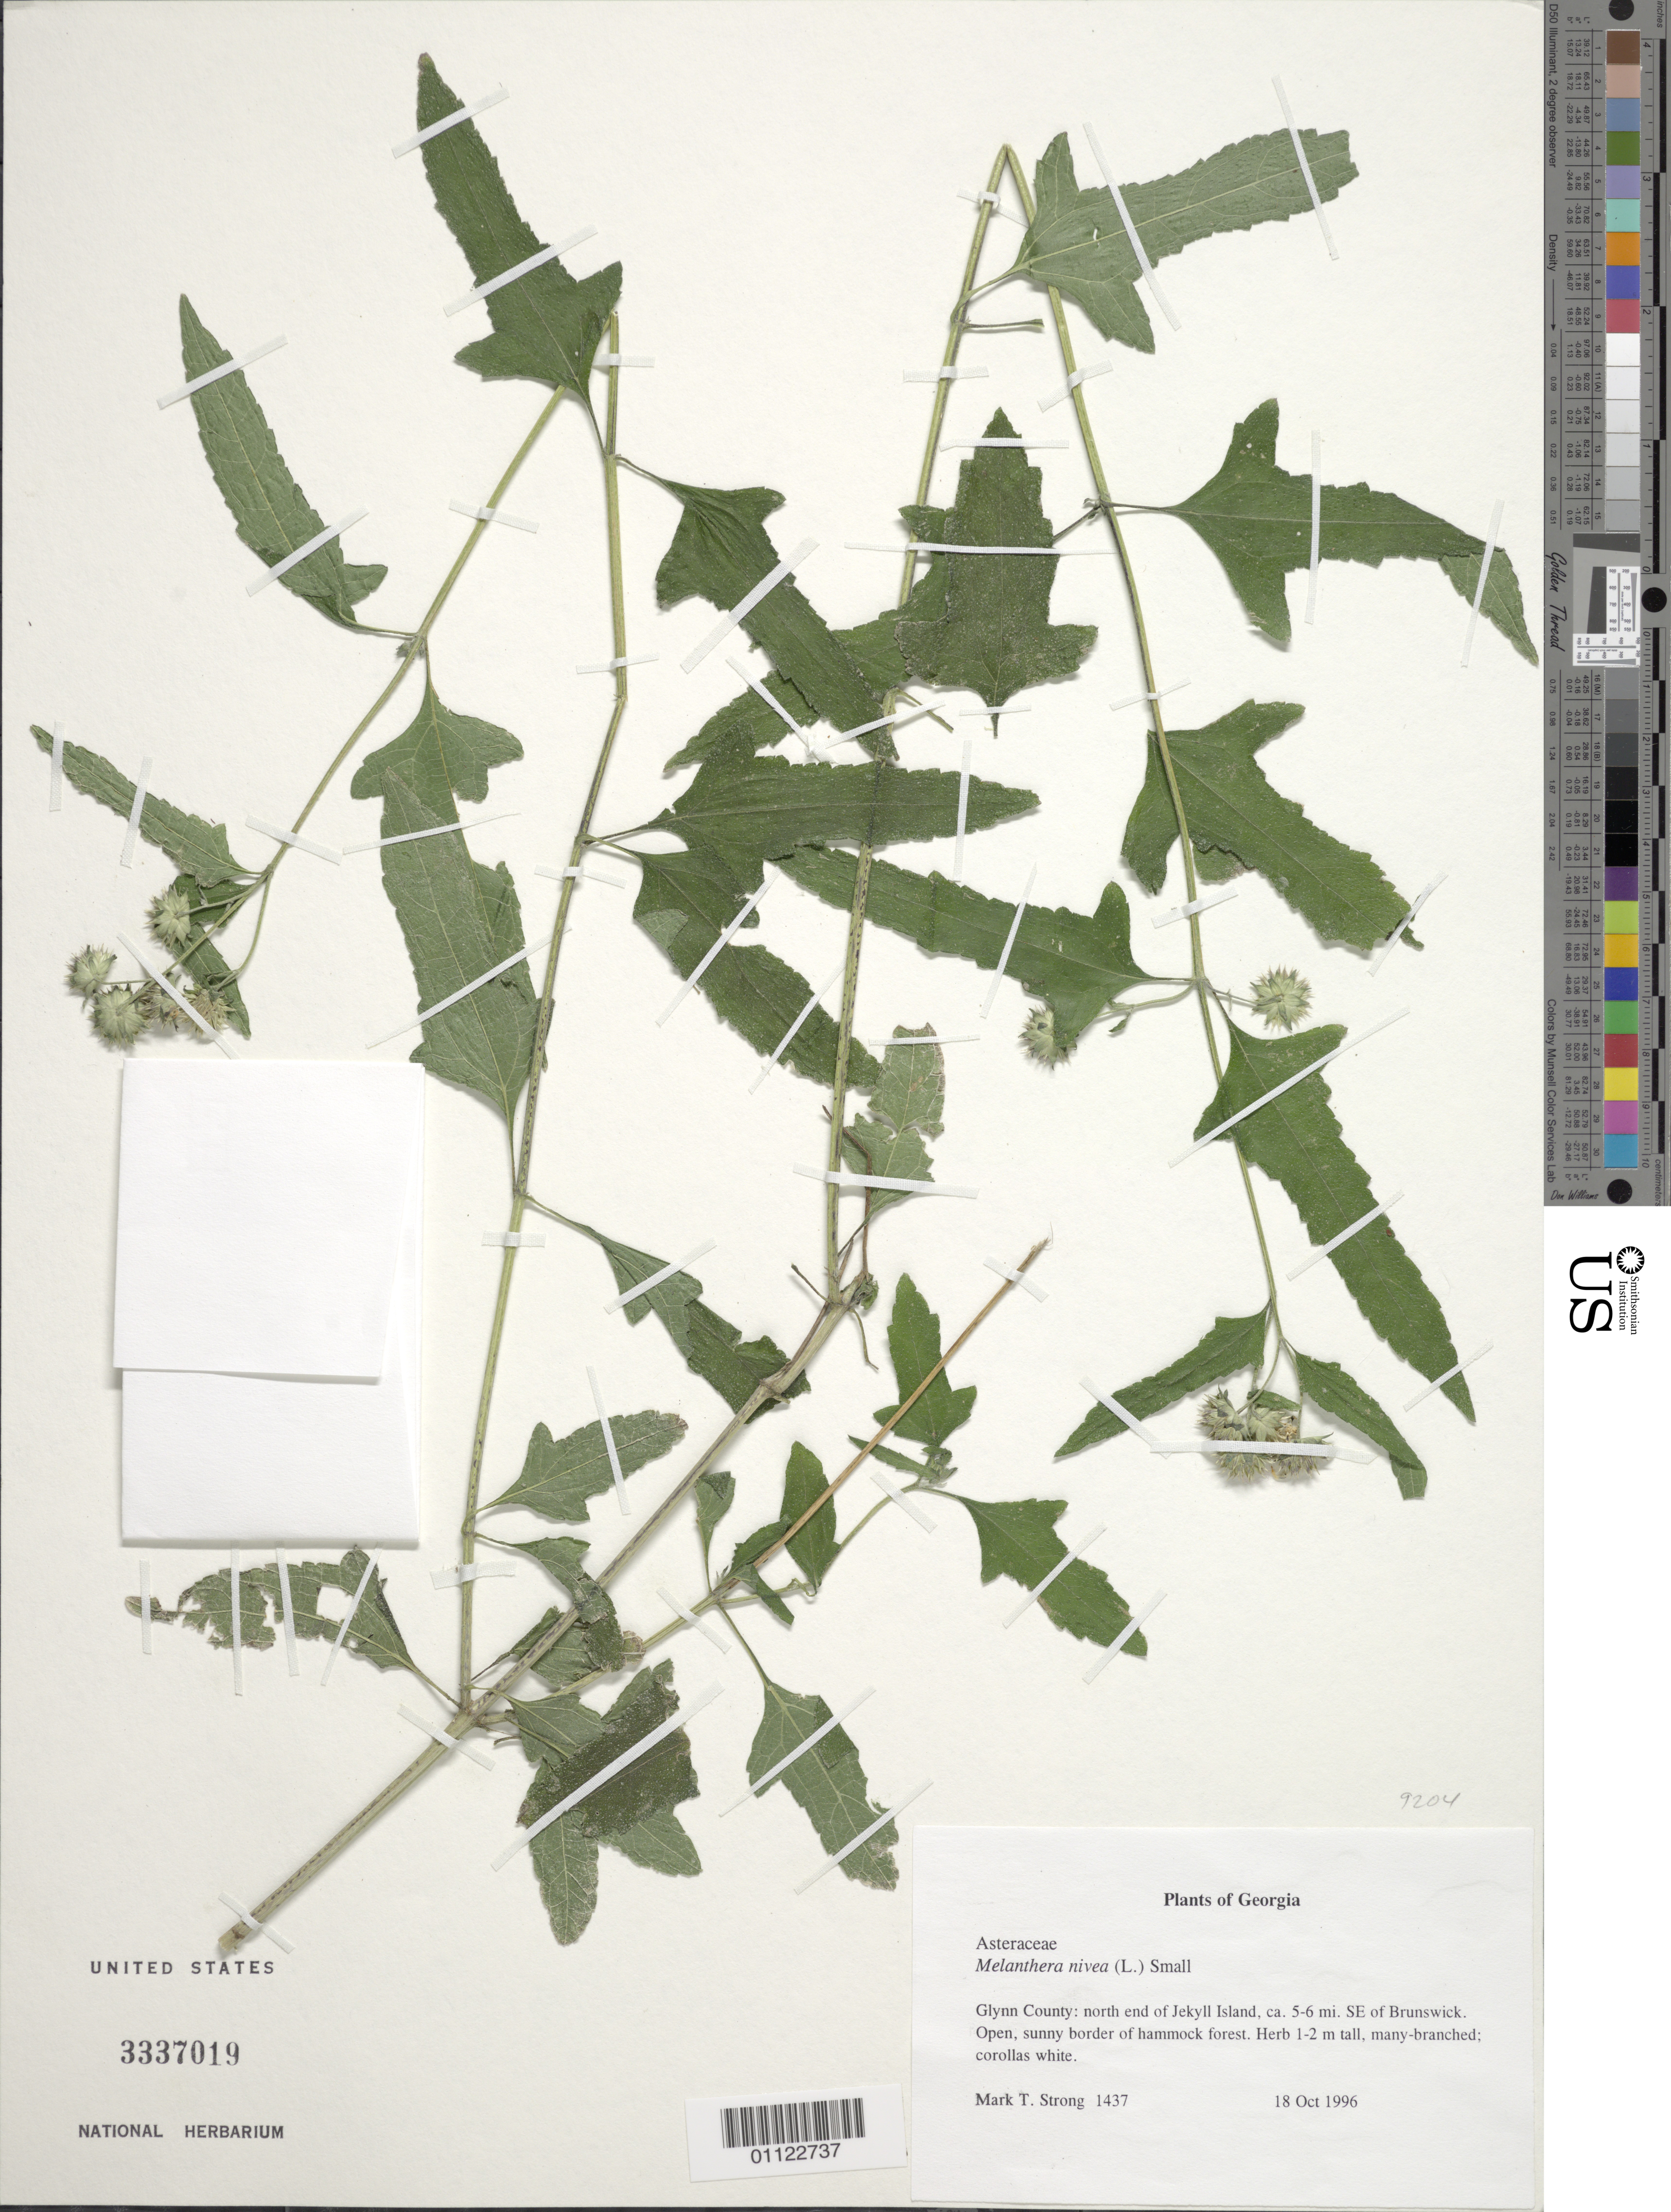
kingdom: Plantae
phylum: Tracheophyta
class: Magnoliopsida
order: Asterales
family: Asteraceae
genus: Melanthera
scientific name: Melanthera nivea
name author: (L.) Small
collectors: M. T. Strong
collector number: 1437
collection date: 1996-10-18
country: United States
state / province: Georgia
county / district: Glynn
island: Jekyll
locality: N end of Jekyll Island, ca. 5-6 mi. SE of Brunswick.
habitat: Open, sunny border of hammock forest.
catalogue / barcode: US 3337019